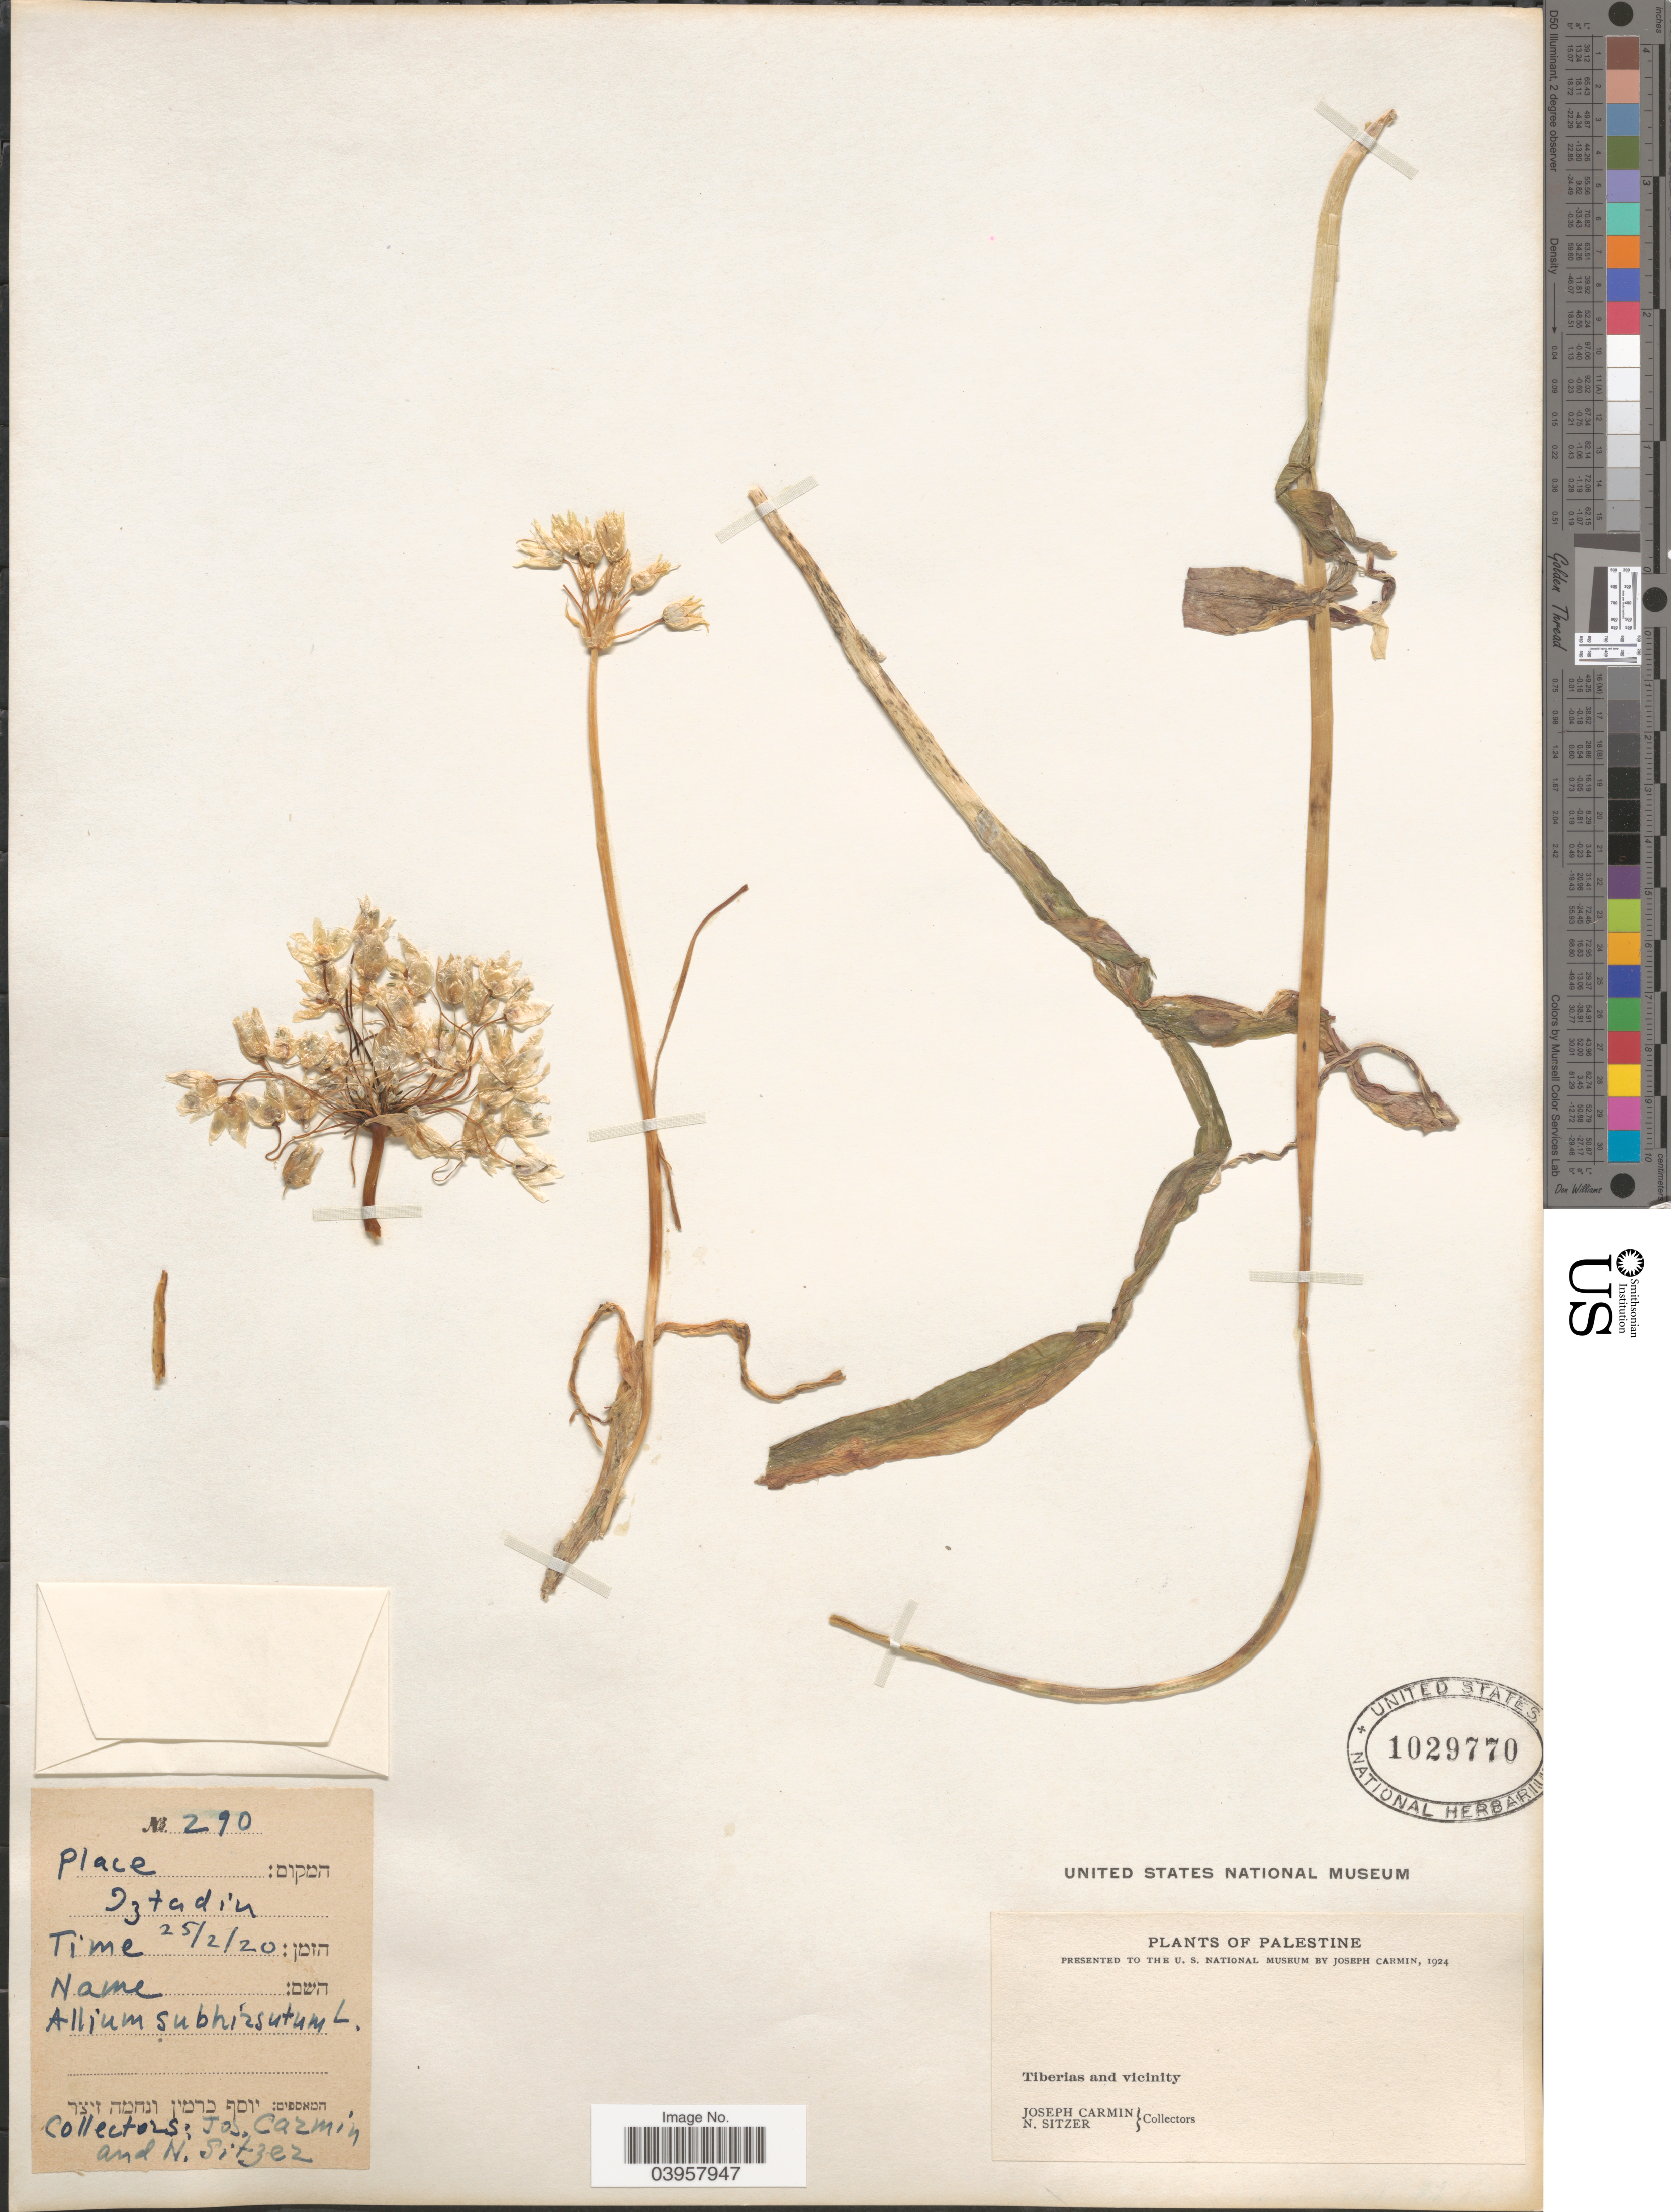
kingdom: Plantae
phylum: Tracheophyta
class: Liliopsida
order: Asparagales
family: Amaryllidaceae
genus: Allium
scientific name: Allium subhirsutum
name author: L.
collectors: J. Carmin & N. Sitzer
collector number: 290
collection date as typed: Transcribed d/m/y: 25/2/20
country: Israel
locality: Iztadin. Palestine. Tiberias and vicinity.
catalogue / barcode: US 1029770